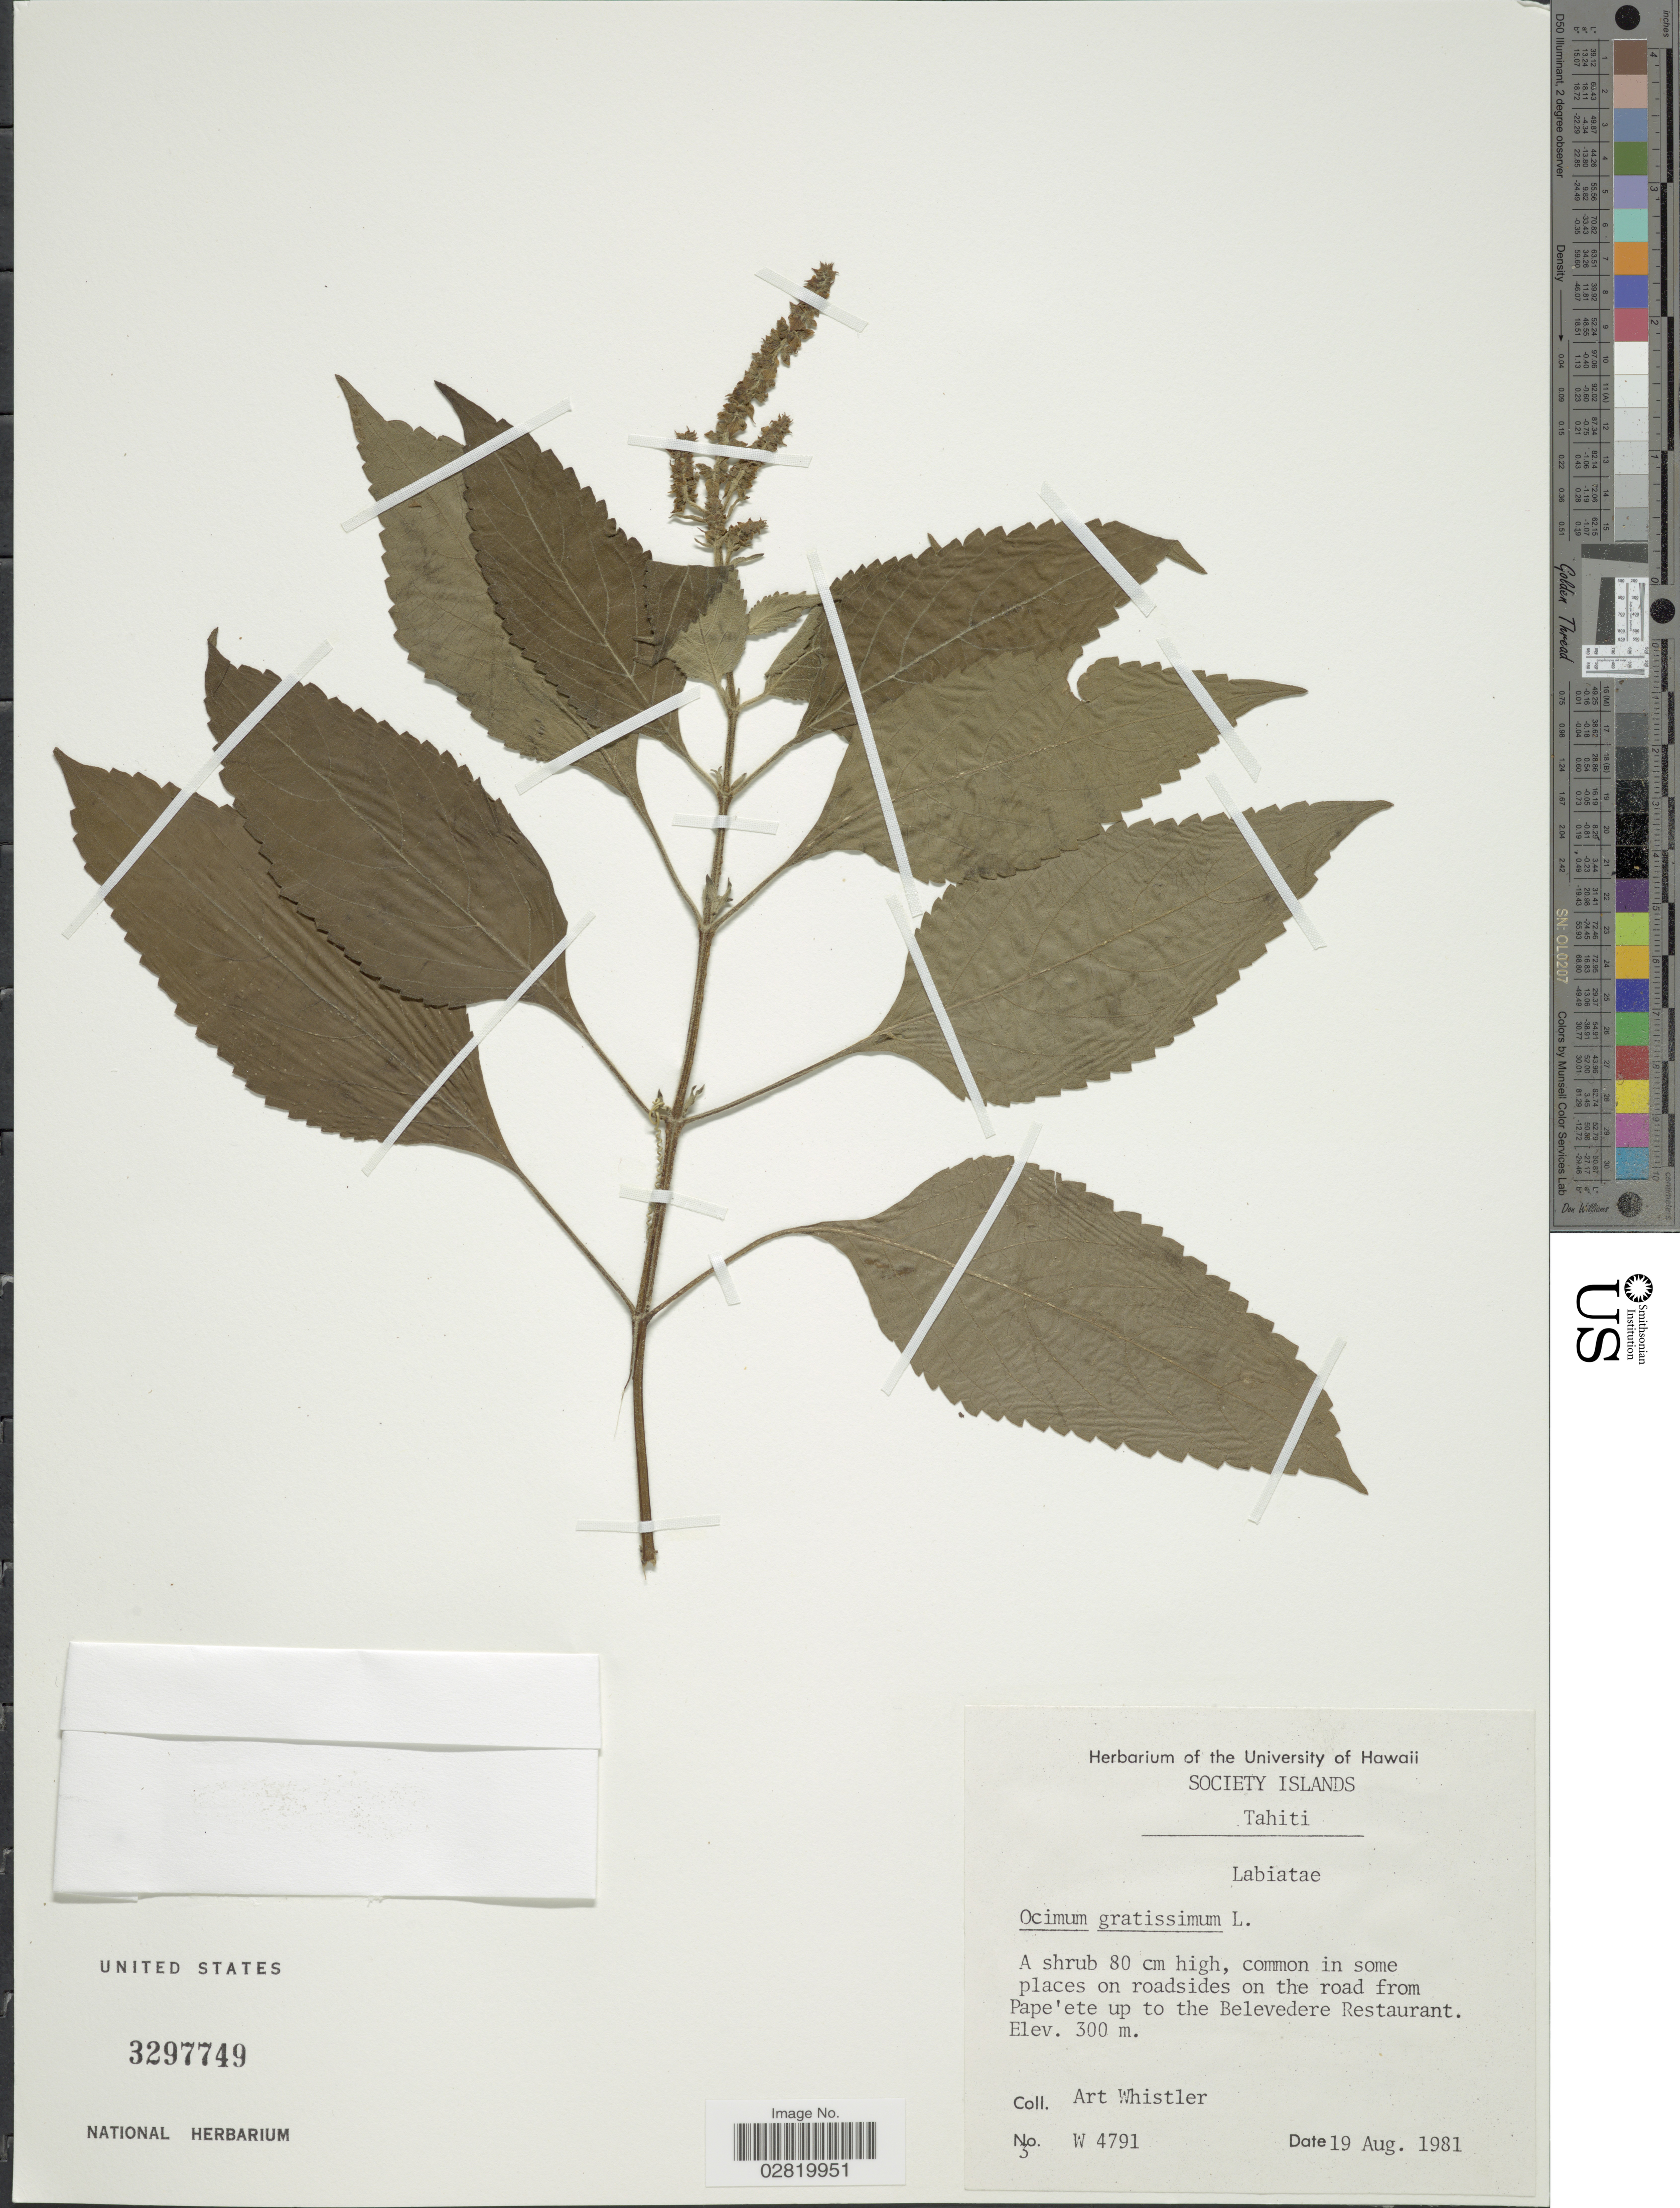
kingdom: Plantae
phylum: Tracheophyta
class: Magnoliopsida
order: Lamiales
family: Lamiaceae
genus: Ocimum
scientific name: Ocimum gratissimum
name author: L.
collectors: A. Whistler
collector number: W4791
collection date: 1981-08-19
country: French Polynesia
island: Tahiti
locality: Society Islands, Tahiti, on roadsides on the road from Pape'ete up to the Belevedere Restaurant.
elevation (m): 300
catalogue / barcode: US 3297749